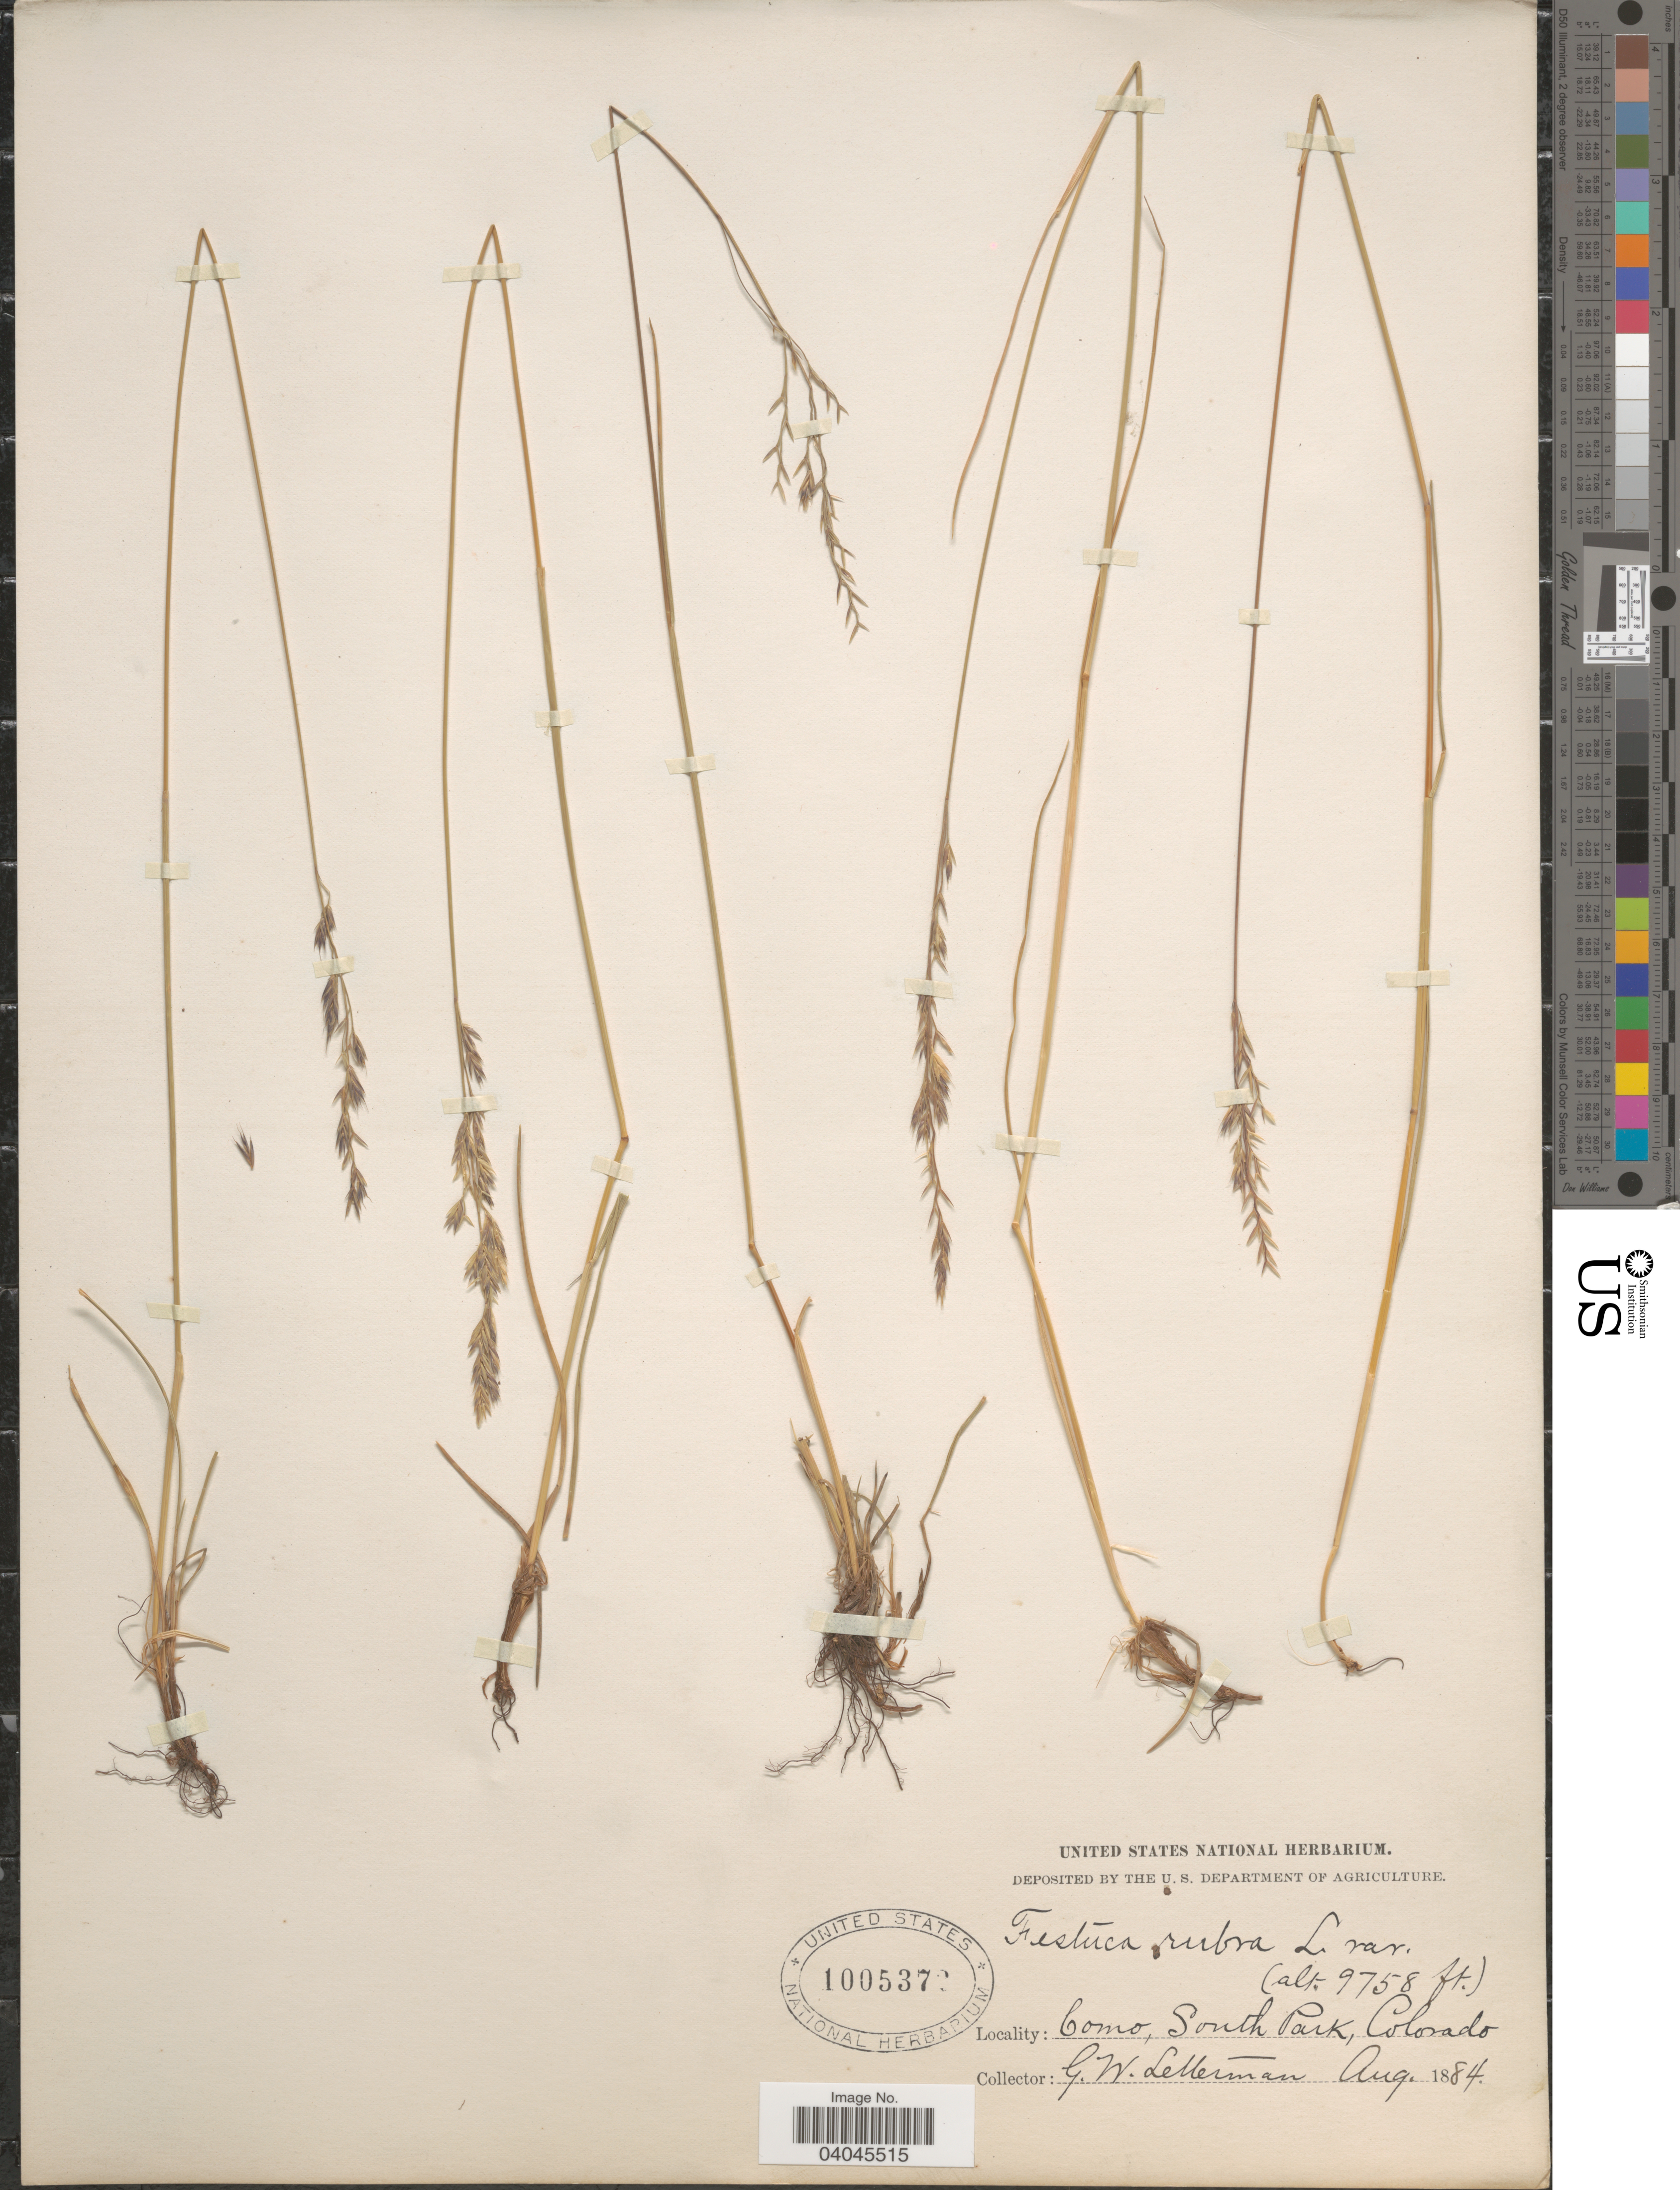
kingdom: Plantae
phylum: Tracheophyta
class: Liliopsida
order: Poales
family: Poaceae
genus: Festuca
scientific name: Festuca rubra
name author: L.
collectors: G. W. Letterman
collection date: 1884-08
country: United States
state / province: Colorado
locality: Como, South Park.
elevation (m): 2974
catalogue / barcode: US 1005372